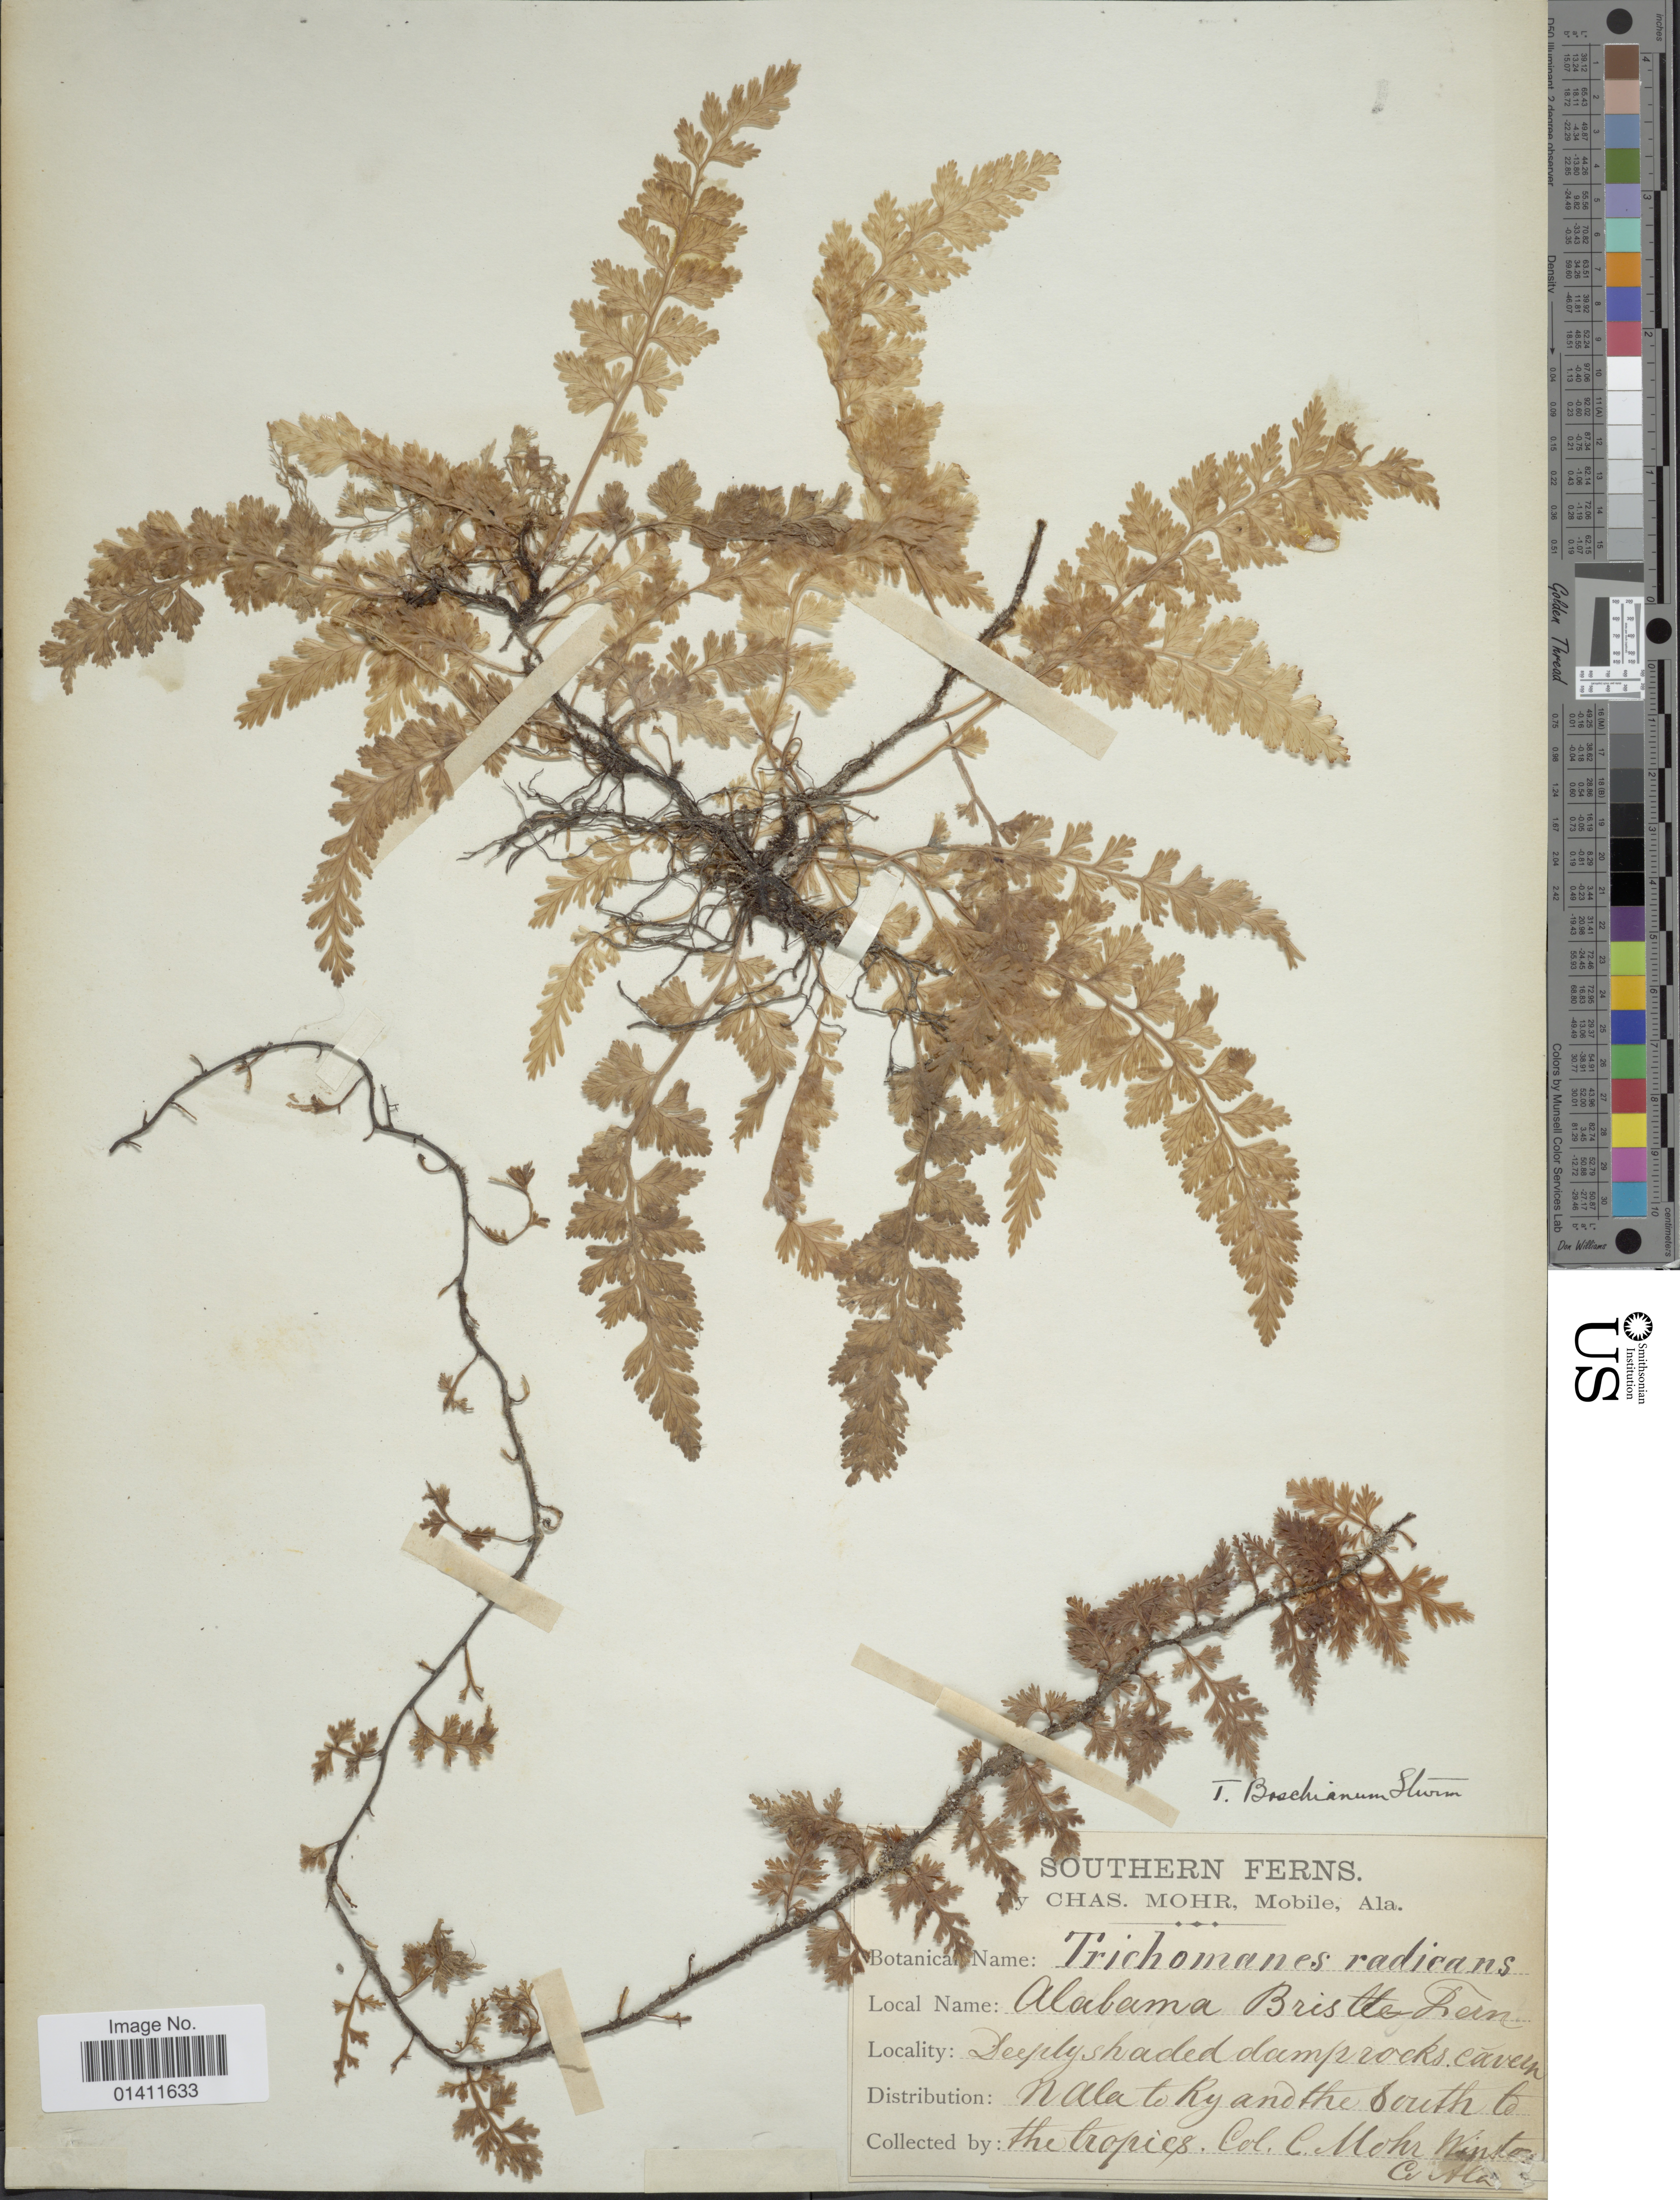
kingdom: Plantae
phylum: Tracheophyta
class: Polypodiopsida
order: Hymenophyllales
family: Hymenophyllaceae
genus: Vandenboschia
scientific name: Vandenboschia boschiana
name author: (J.W. Sturm ex Bosch) Ebihara & K. Iwats.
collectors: C. T. Mohr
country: United States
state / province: Alabama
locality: Southern, Bristle Fern. N Ala to Ry and the South to the tropics. Mobole, Ala.